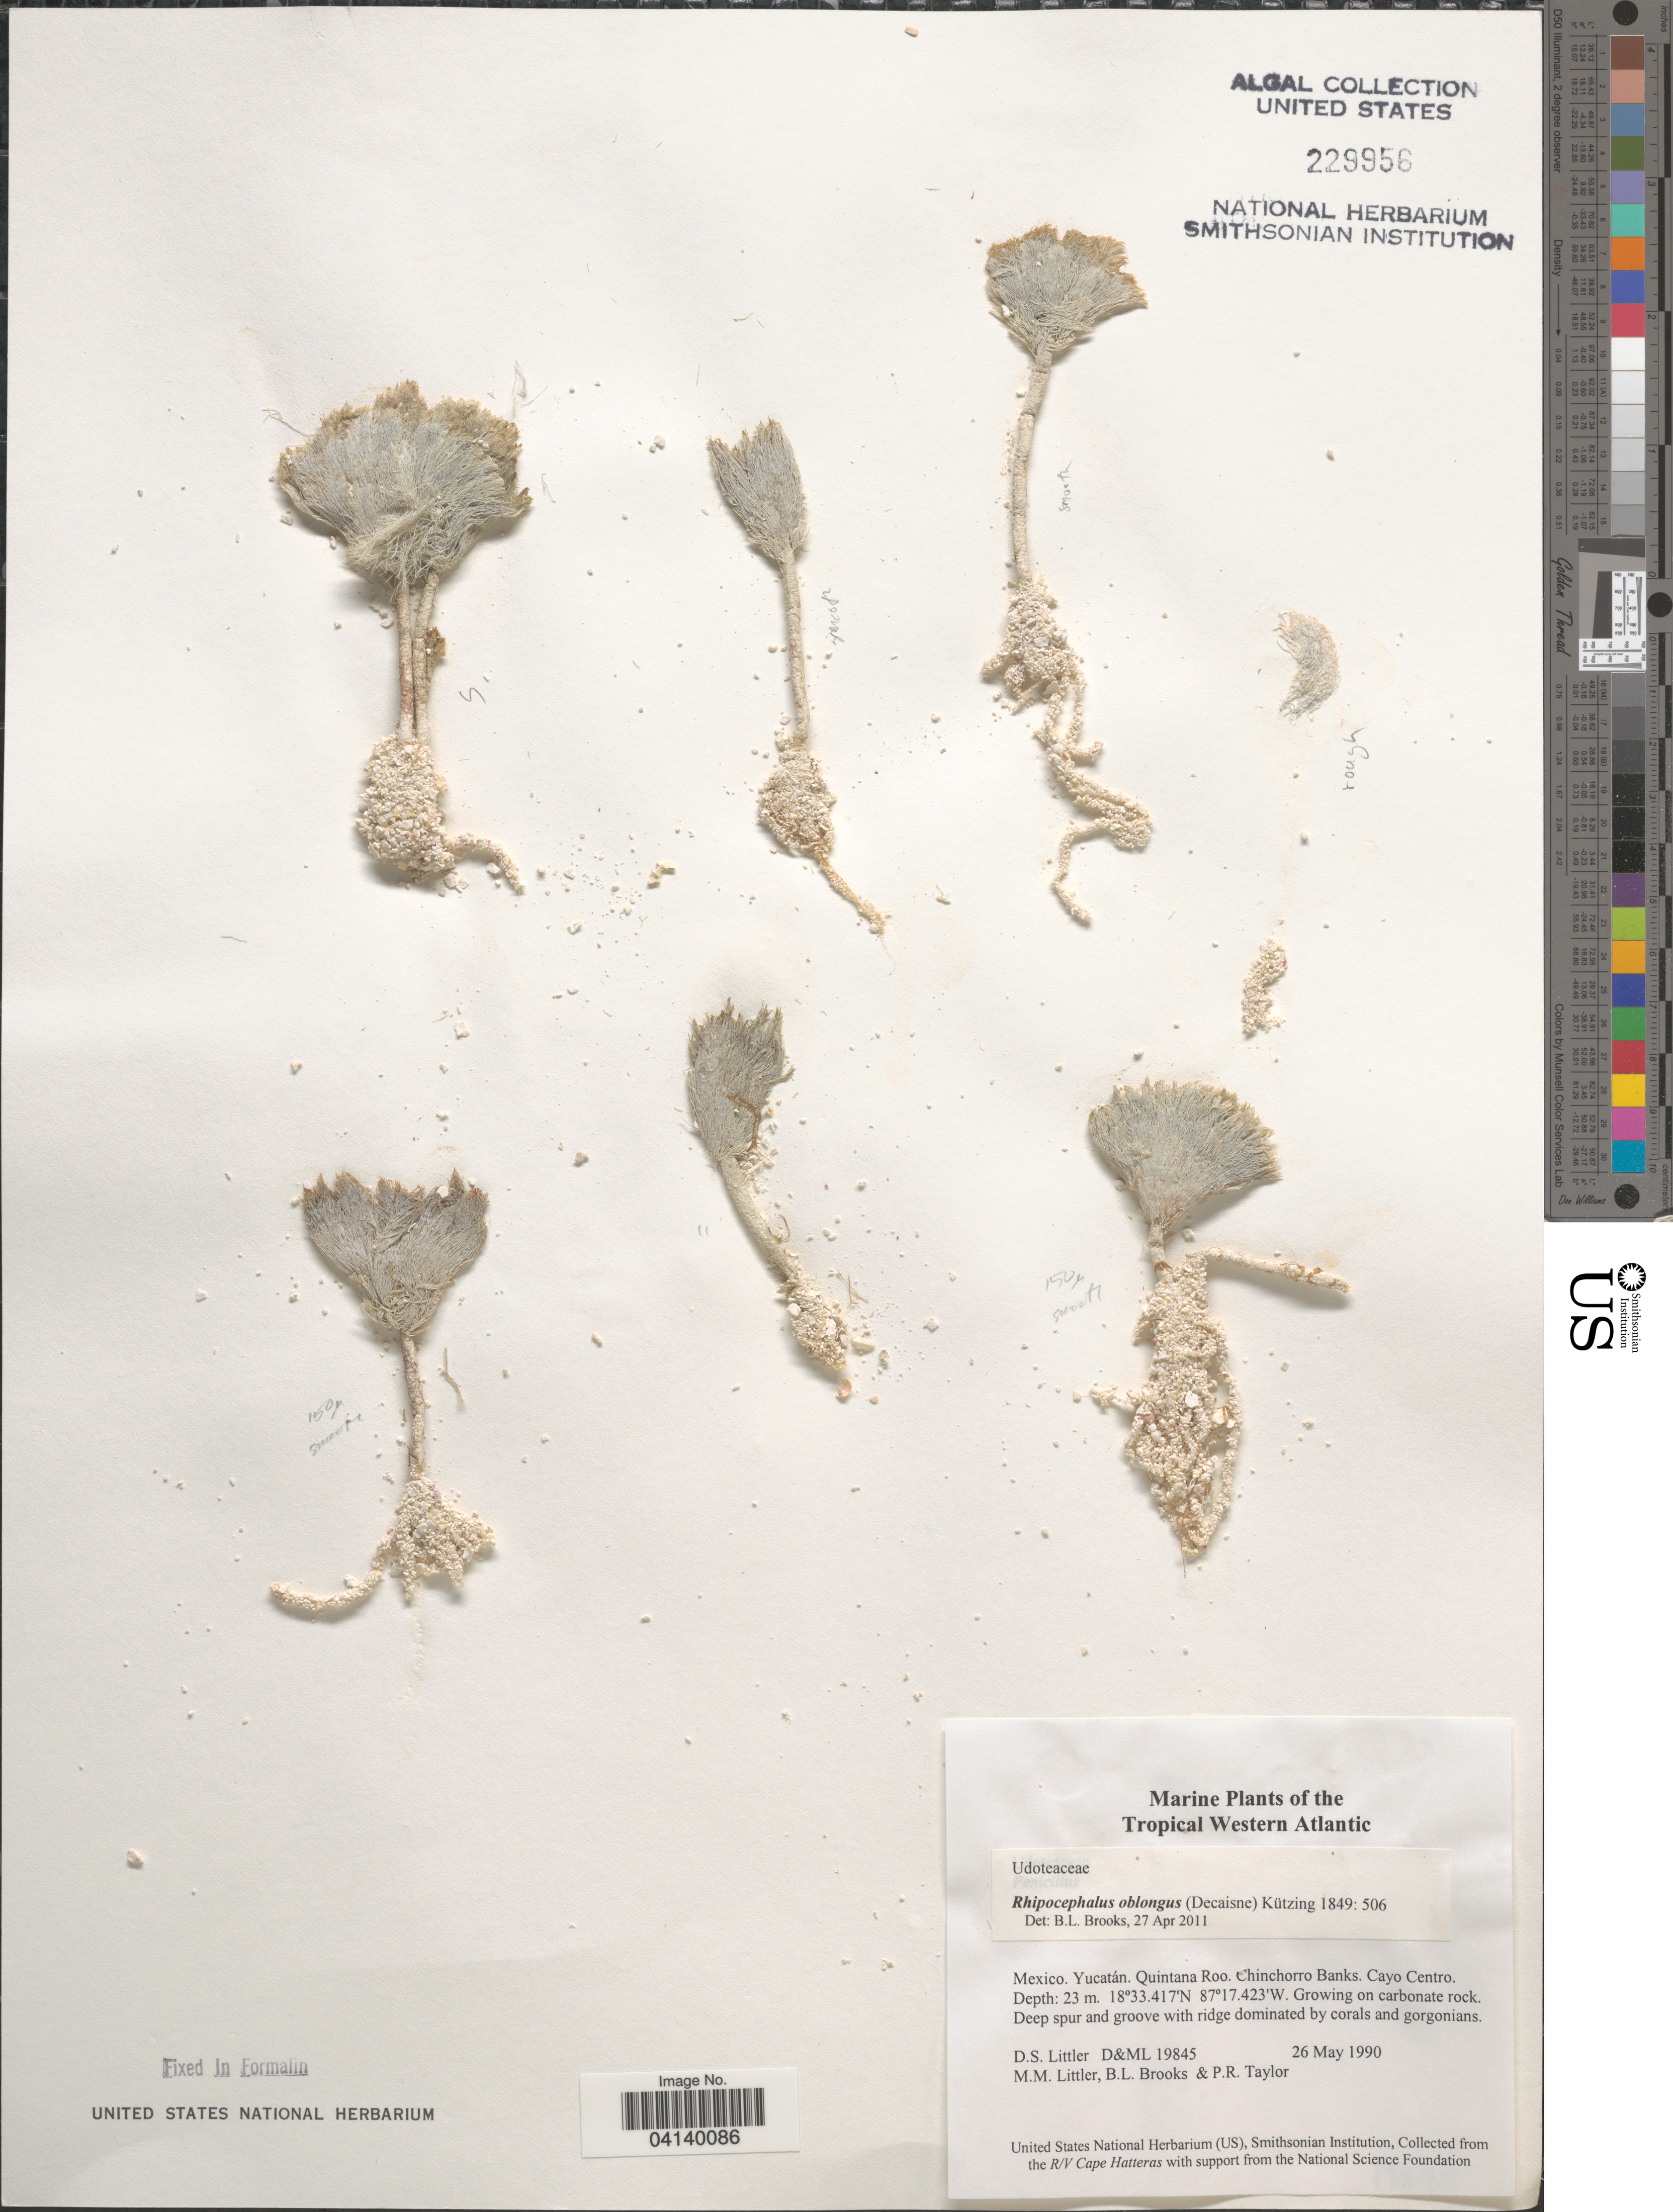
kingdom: Plantae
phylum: Chlorophyta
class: Ulvophyceae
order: Bryopsidales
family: Udoteaceae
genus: Rhipocephalus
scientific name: Rhipocephalus oblongus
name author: (Decne.) Kütz.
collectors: D. S. Littler, B. Brooks & P. R. Taylor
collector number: D&ML19845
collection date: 1990-05-26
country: Mexico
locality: Tropical Western Atlantic. Yucatán. Quintana Roo. Chinchorro Banks. Cayo Centro.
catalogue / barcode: US 229956